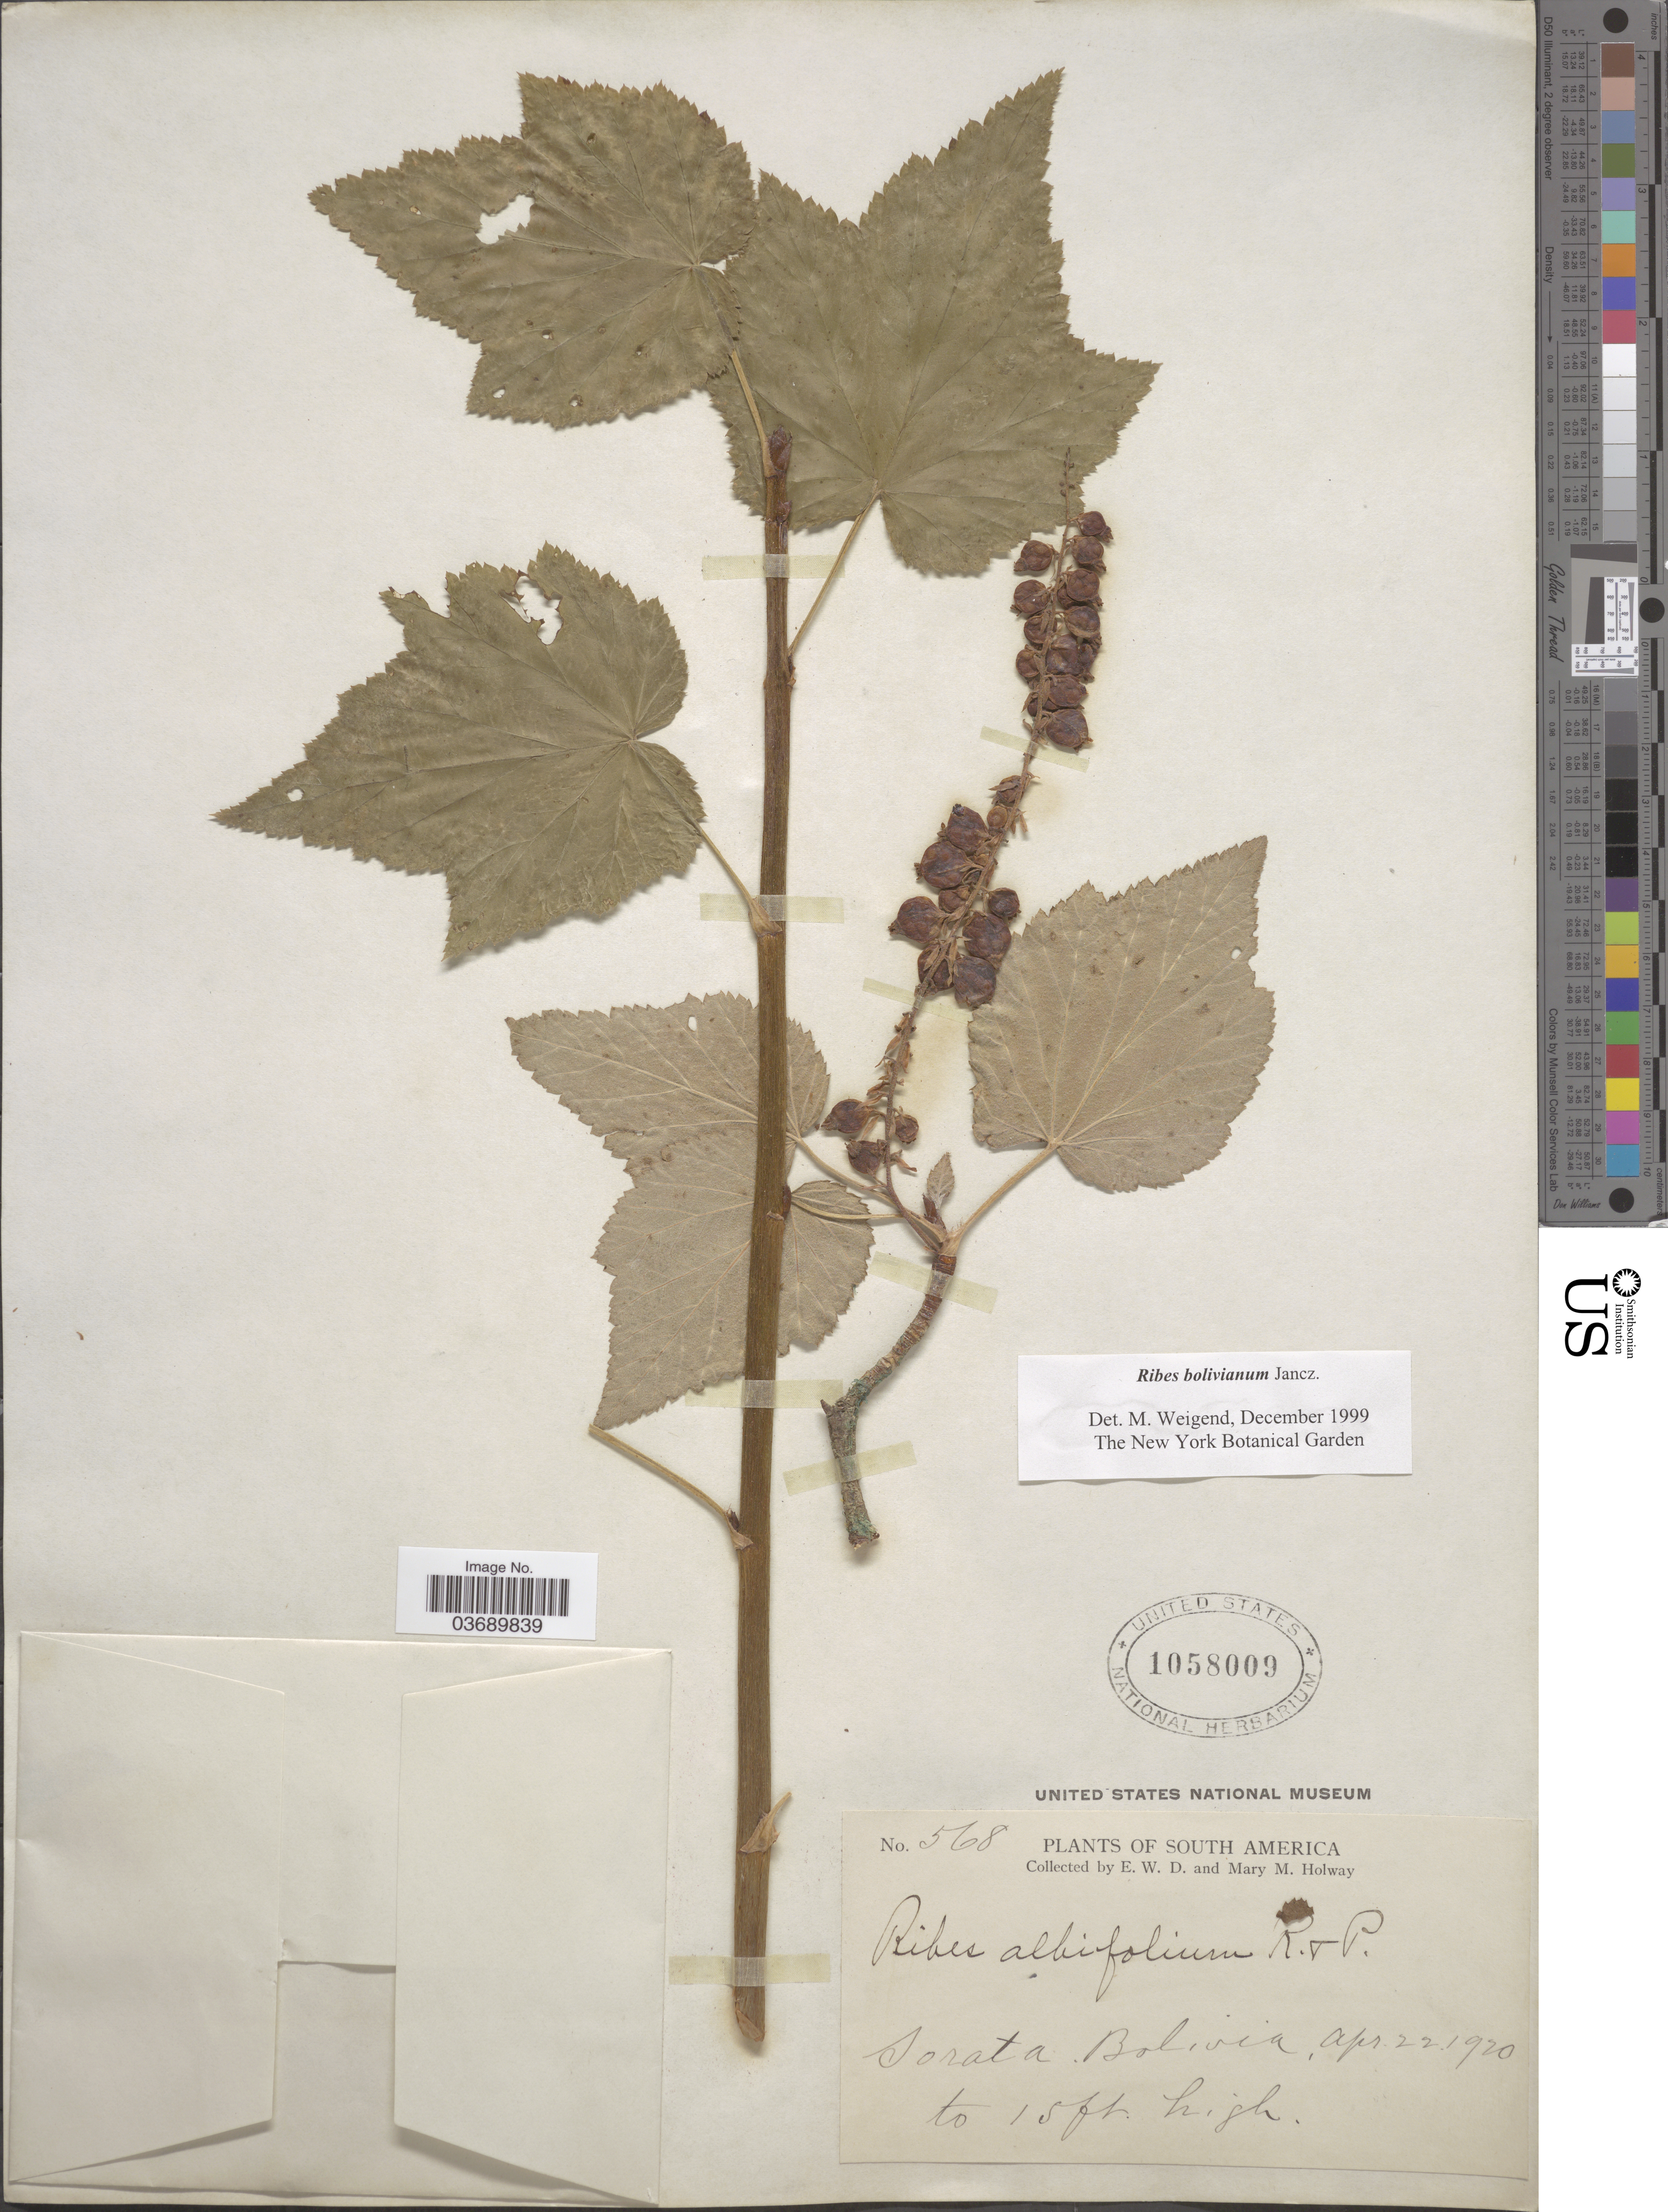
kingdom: Plantae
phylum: Tracheophyta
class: Magnoliopsida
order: Saxifragales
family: Grossulariaceae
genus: Ribes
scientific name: Ribes bolivianum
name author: Jancz.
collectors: E. W. D. Holway & M. M. Holway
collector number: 568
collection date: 1920-04-22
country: Bolivia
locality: Sorata.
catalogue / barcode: US 1058009